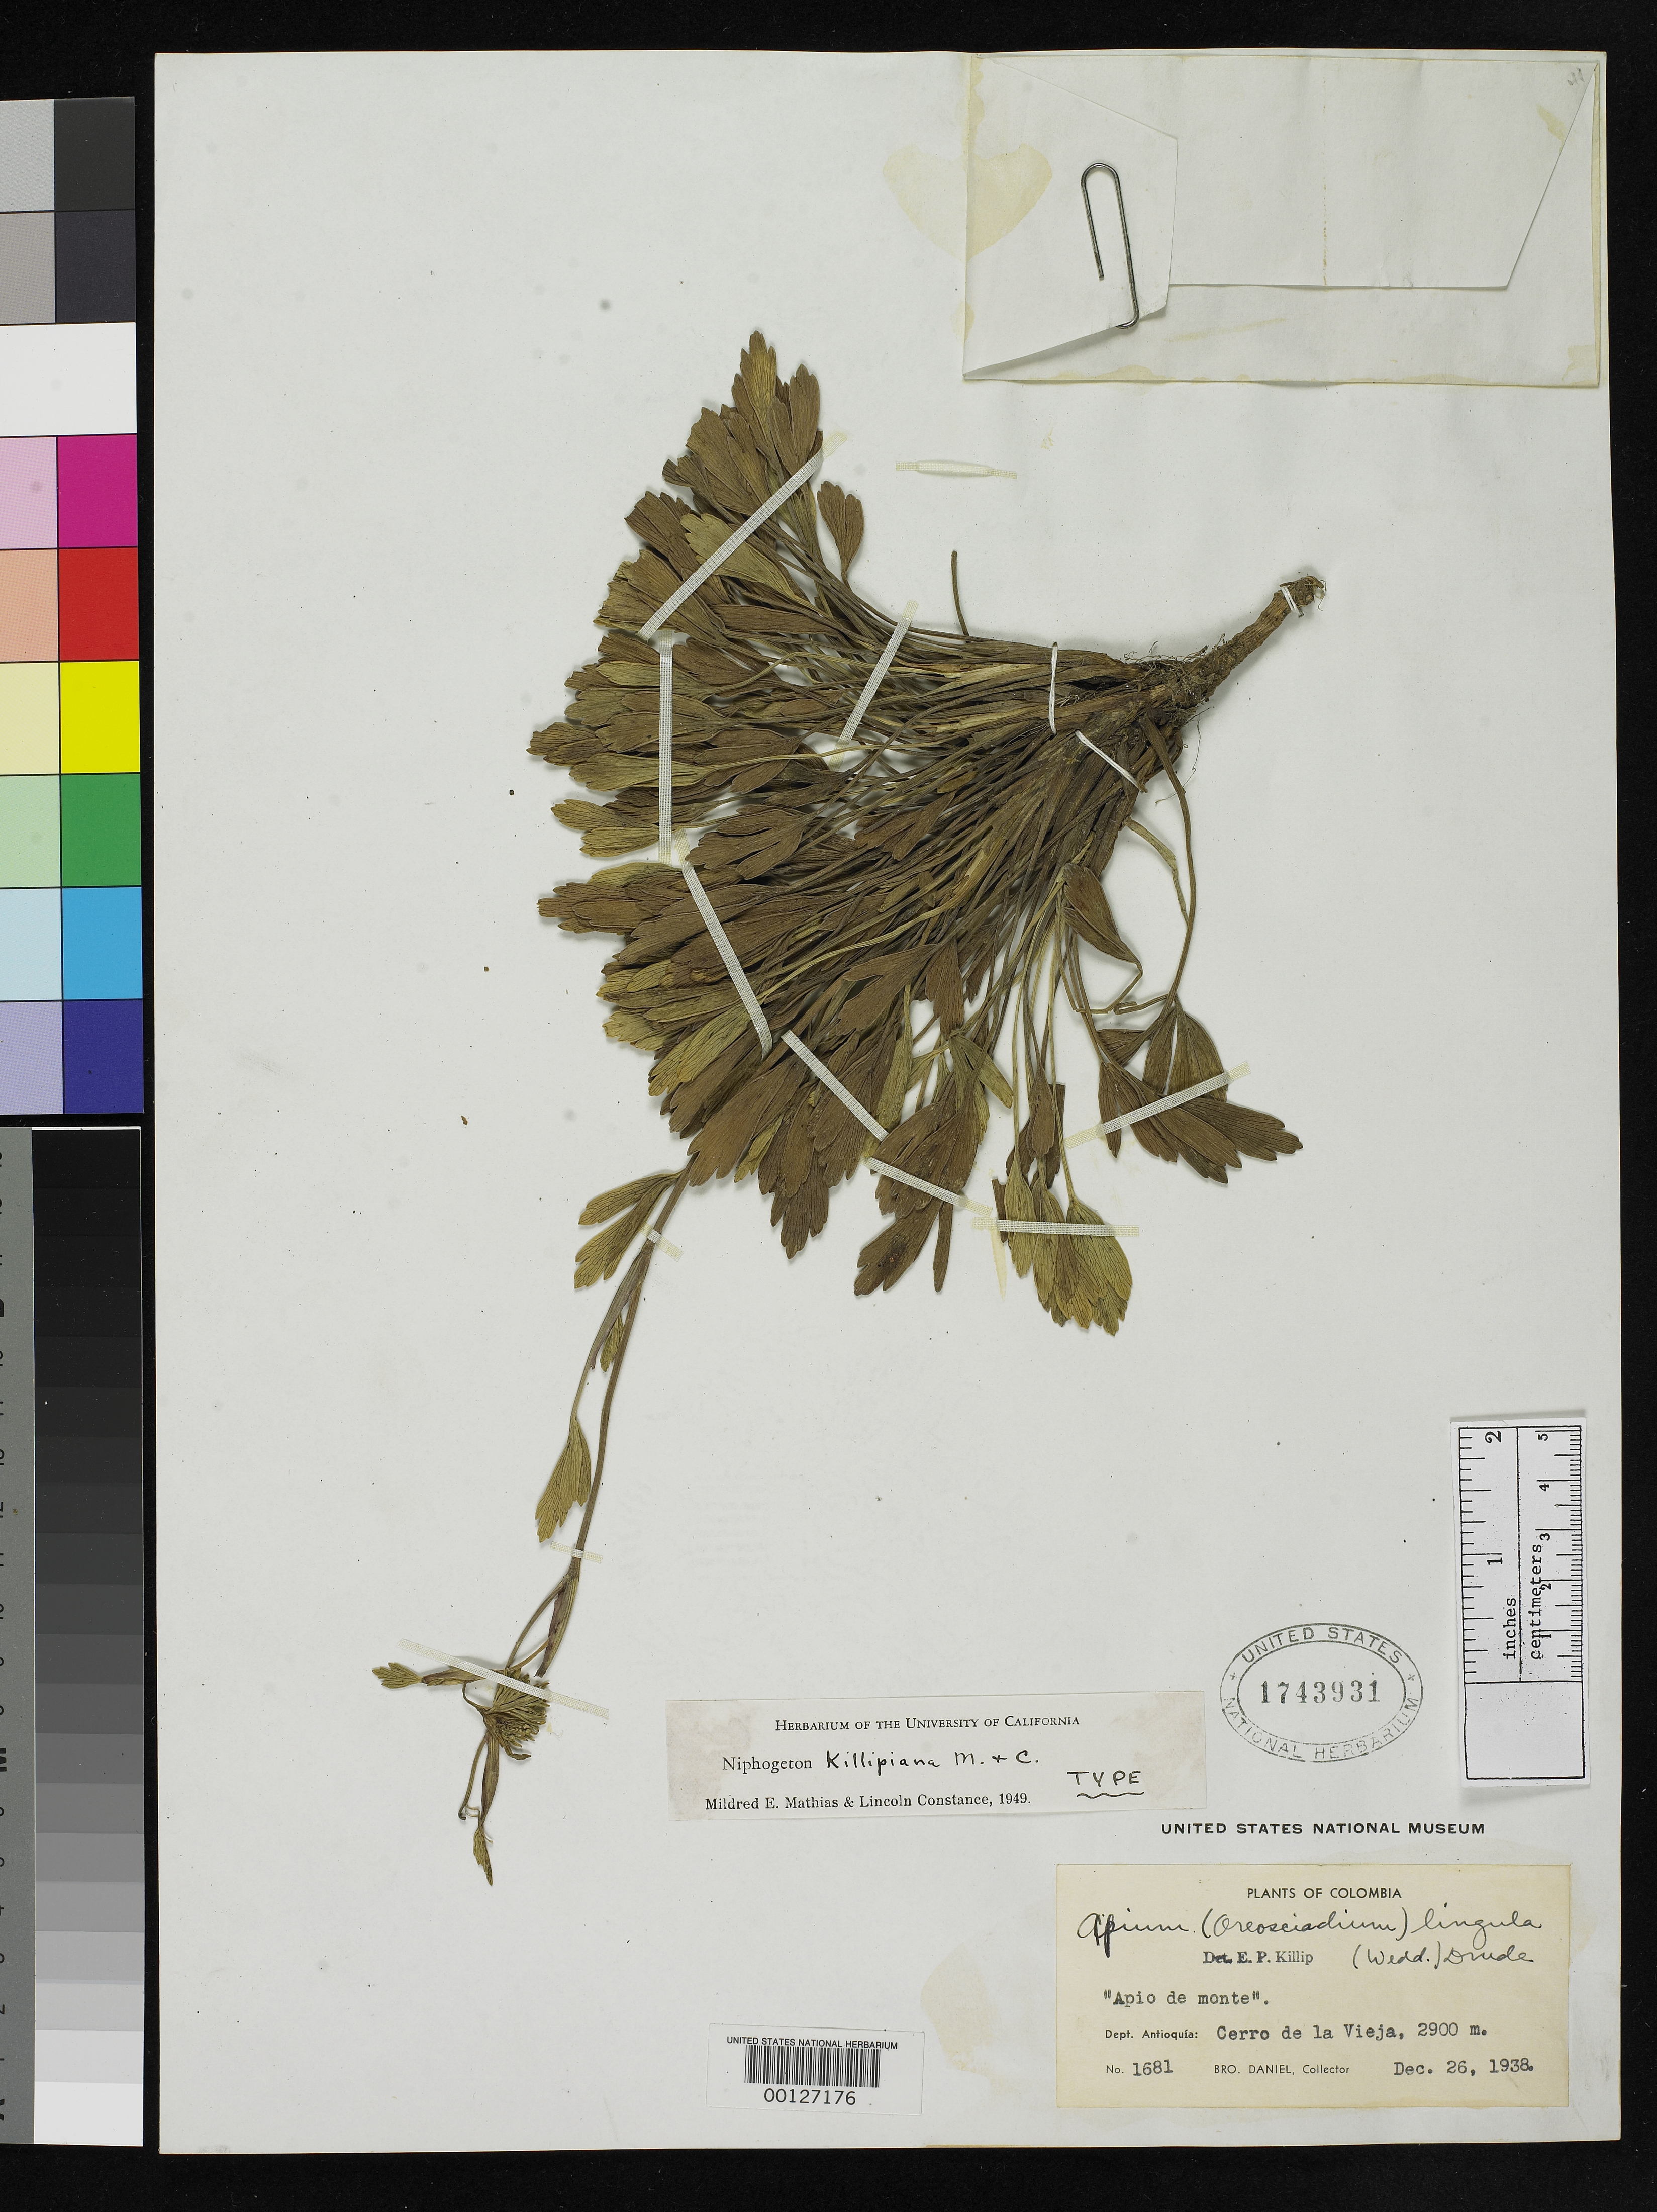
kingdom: Plantae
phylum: Tracheophyta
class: Magnoliopsida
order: Apiales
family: Apiaceae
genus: Niphogeton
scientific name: Niphogeton killipiana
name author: Mathias & Constance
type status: Holotype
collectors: Bro. Daniel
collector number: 1681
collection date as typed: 26 Dec 1938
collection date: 1938-12-26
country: Colombia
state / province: Antioquia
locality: Cerro de LaVieja.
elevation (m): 2900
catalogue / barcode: US 1743931